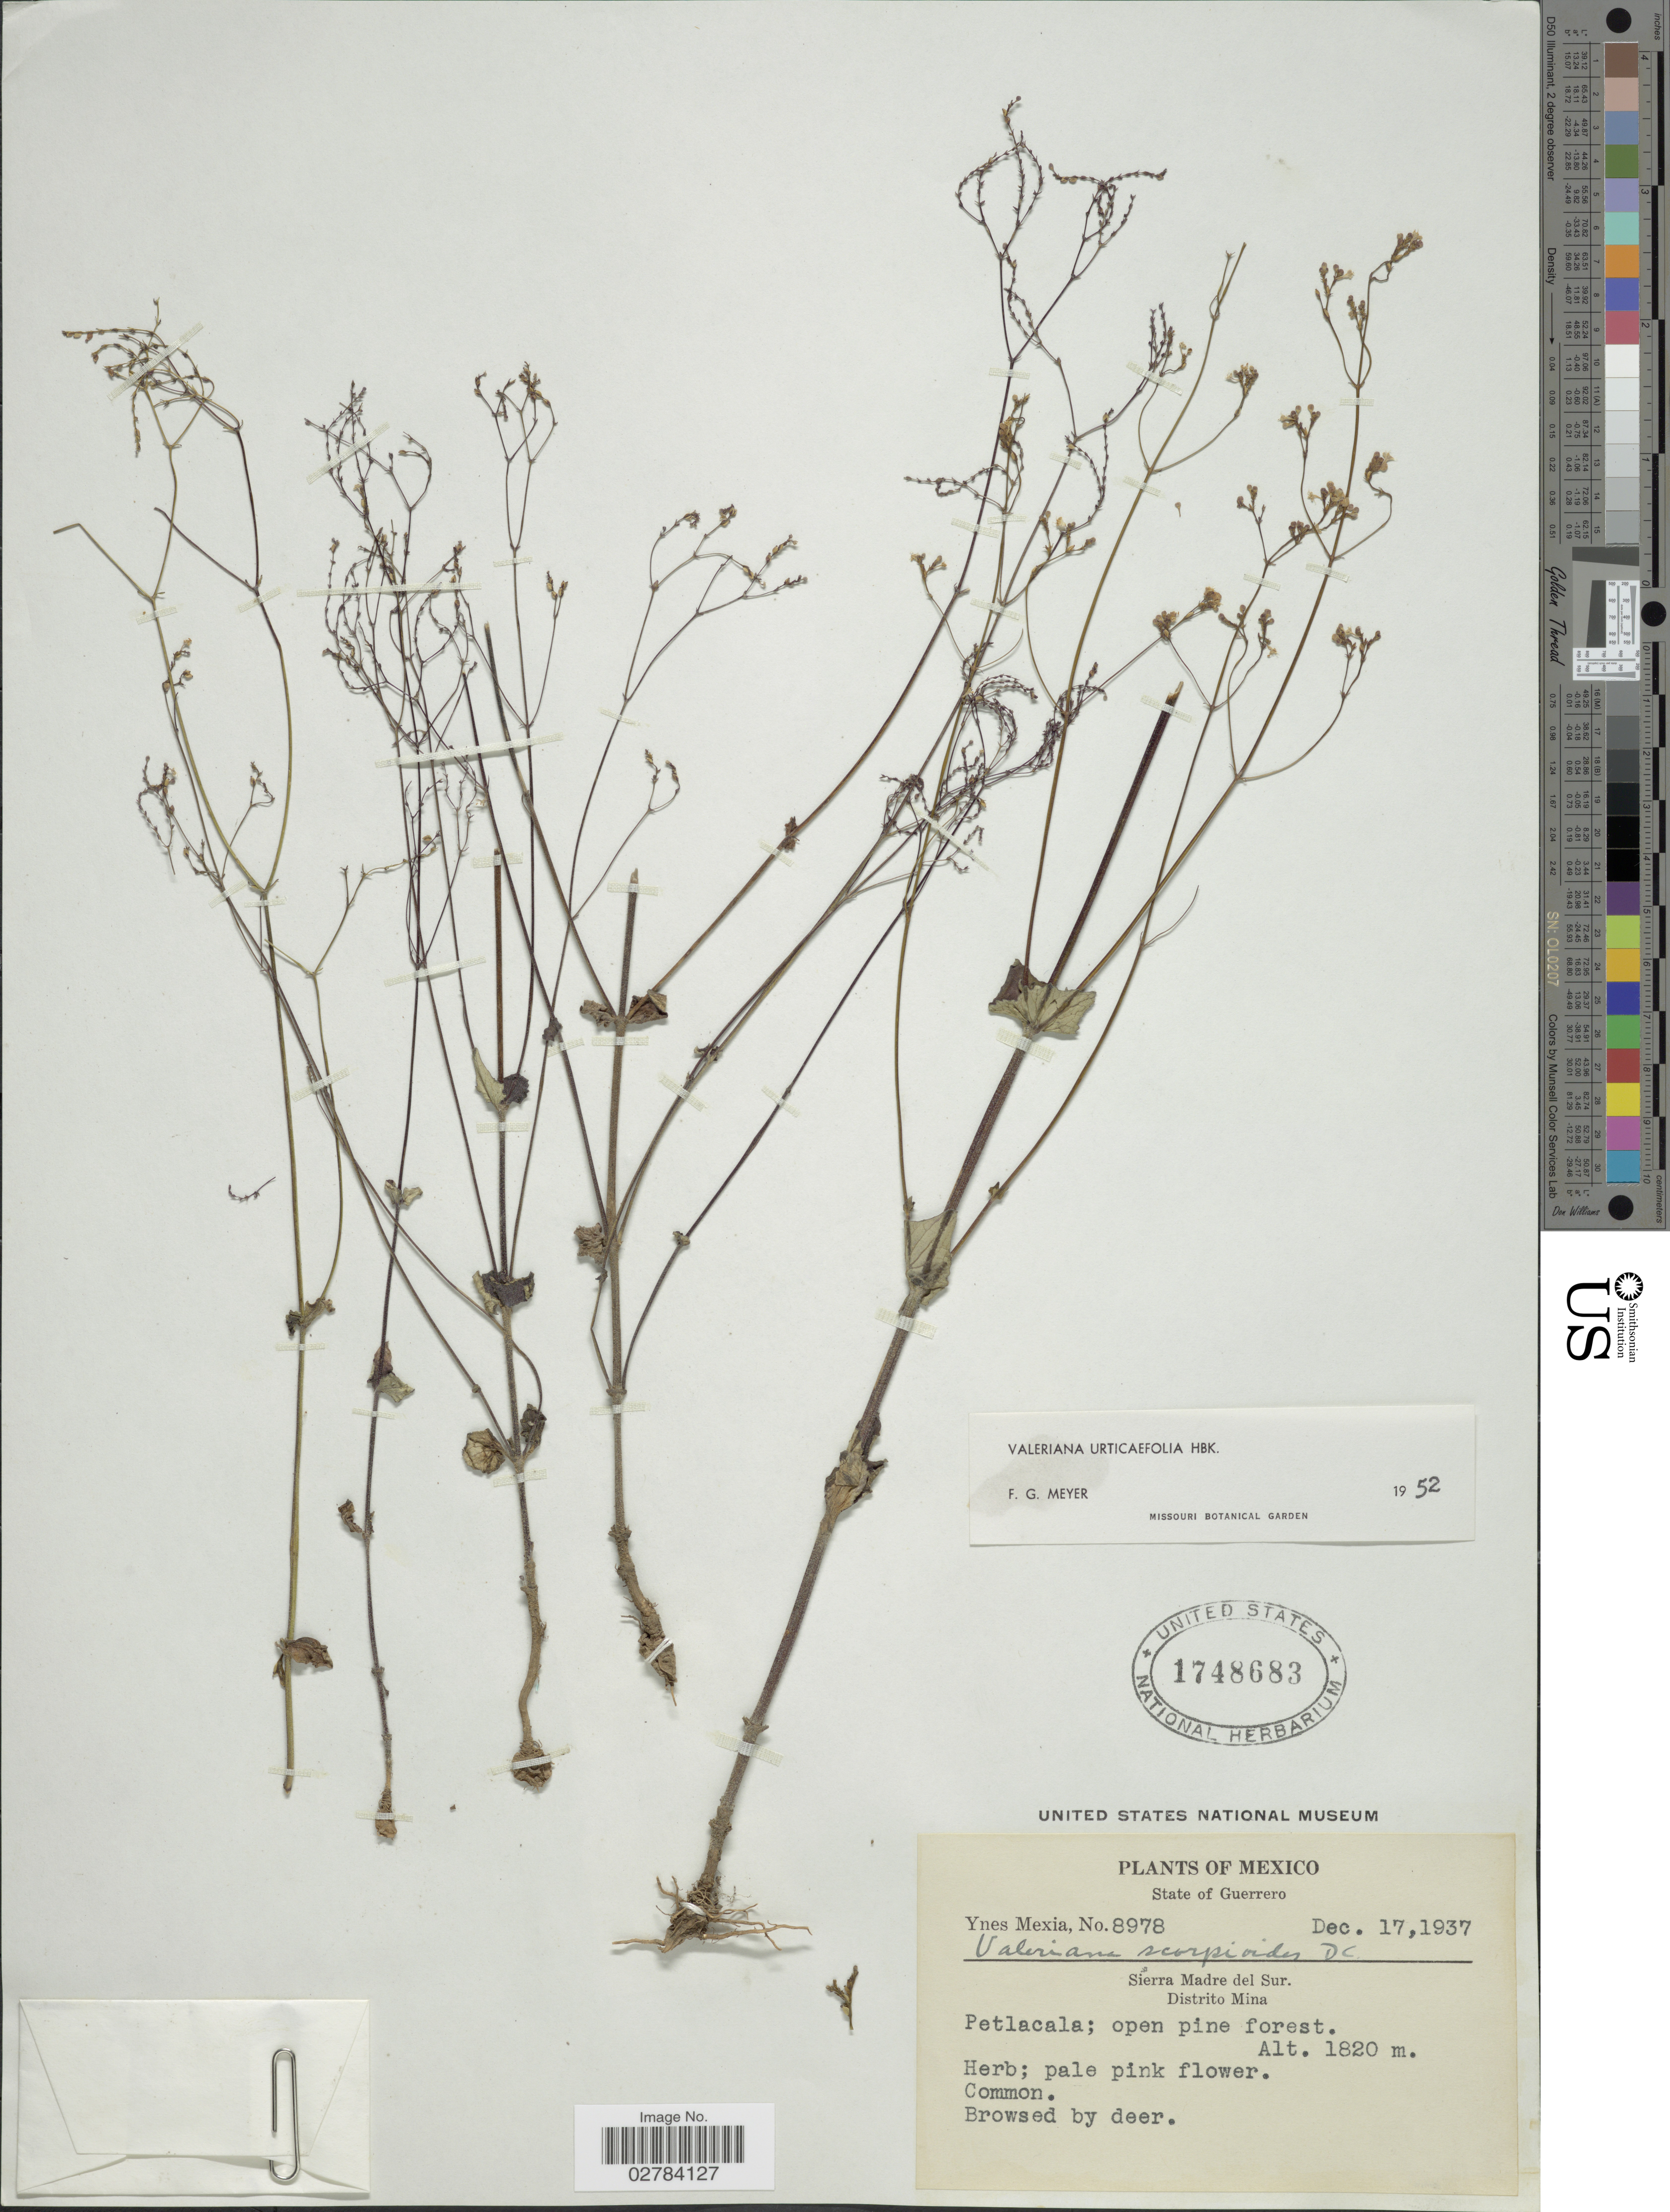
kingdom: Plantae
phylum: Tracheophyta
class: Magnoliopsida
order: Dipsacales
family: Caprifoliaceae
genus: Valeriana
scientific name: Valeriana urticaefolia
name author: Kunth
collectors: Y. Mexia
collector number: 8978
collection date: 1937-12-17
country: Mexico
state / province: Guerrero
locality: Sierra Madre del Sur., Distrito Mina. Petlacala.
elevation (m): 1820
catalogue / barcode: US 1748683